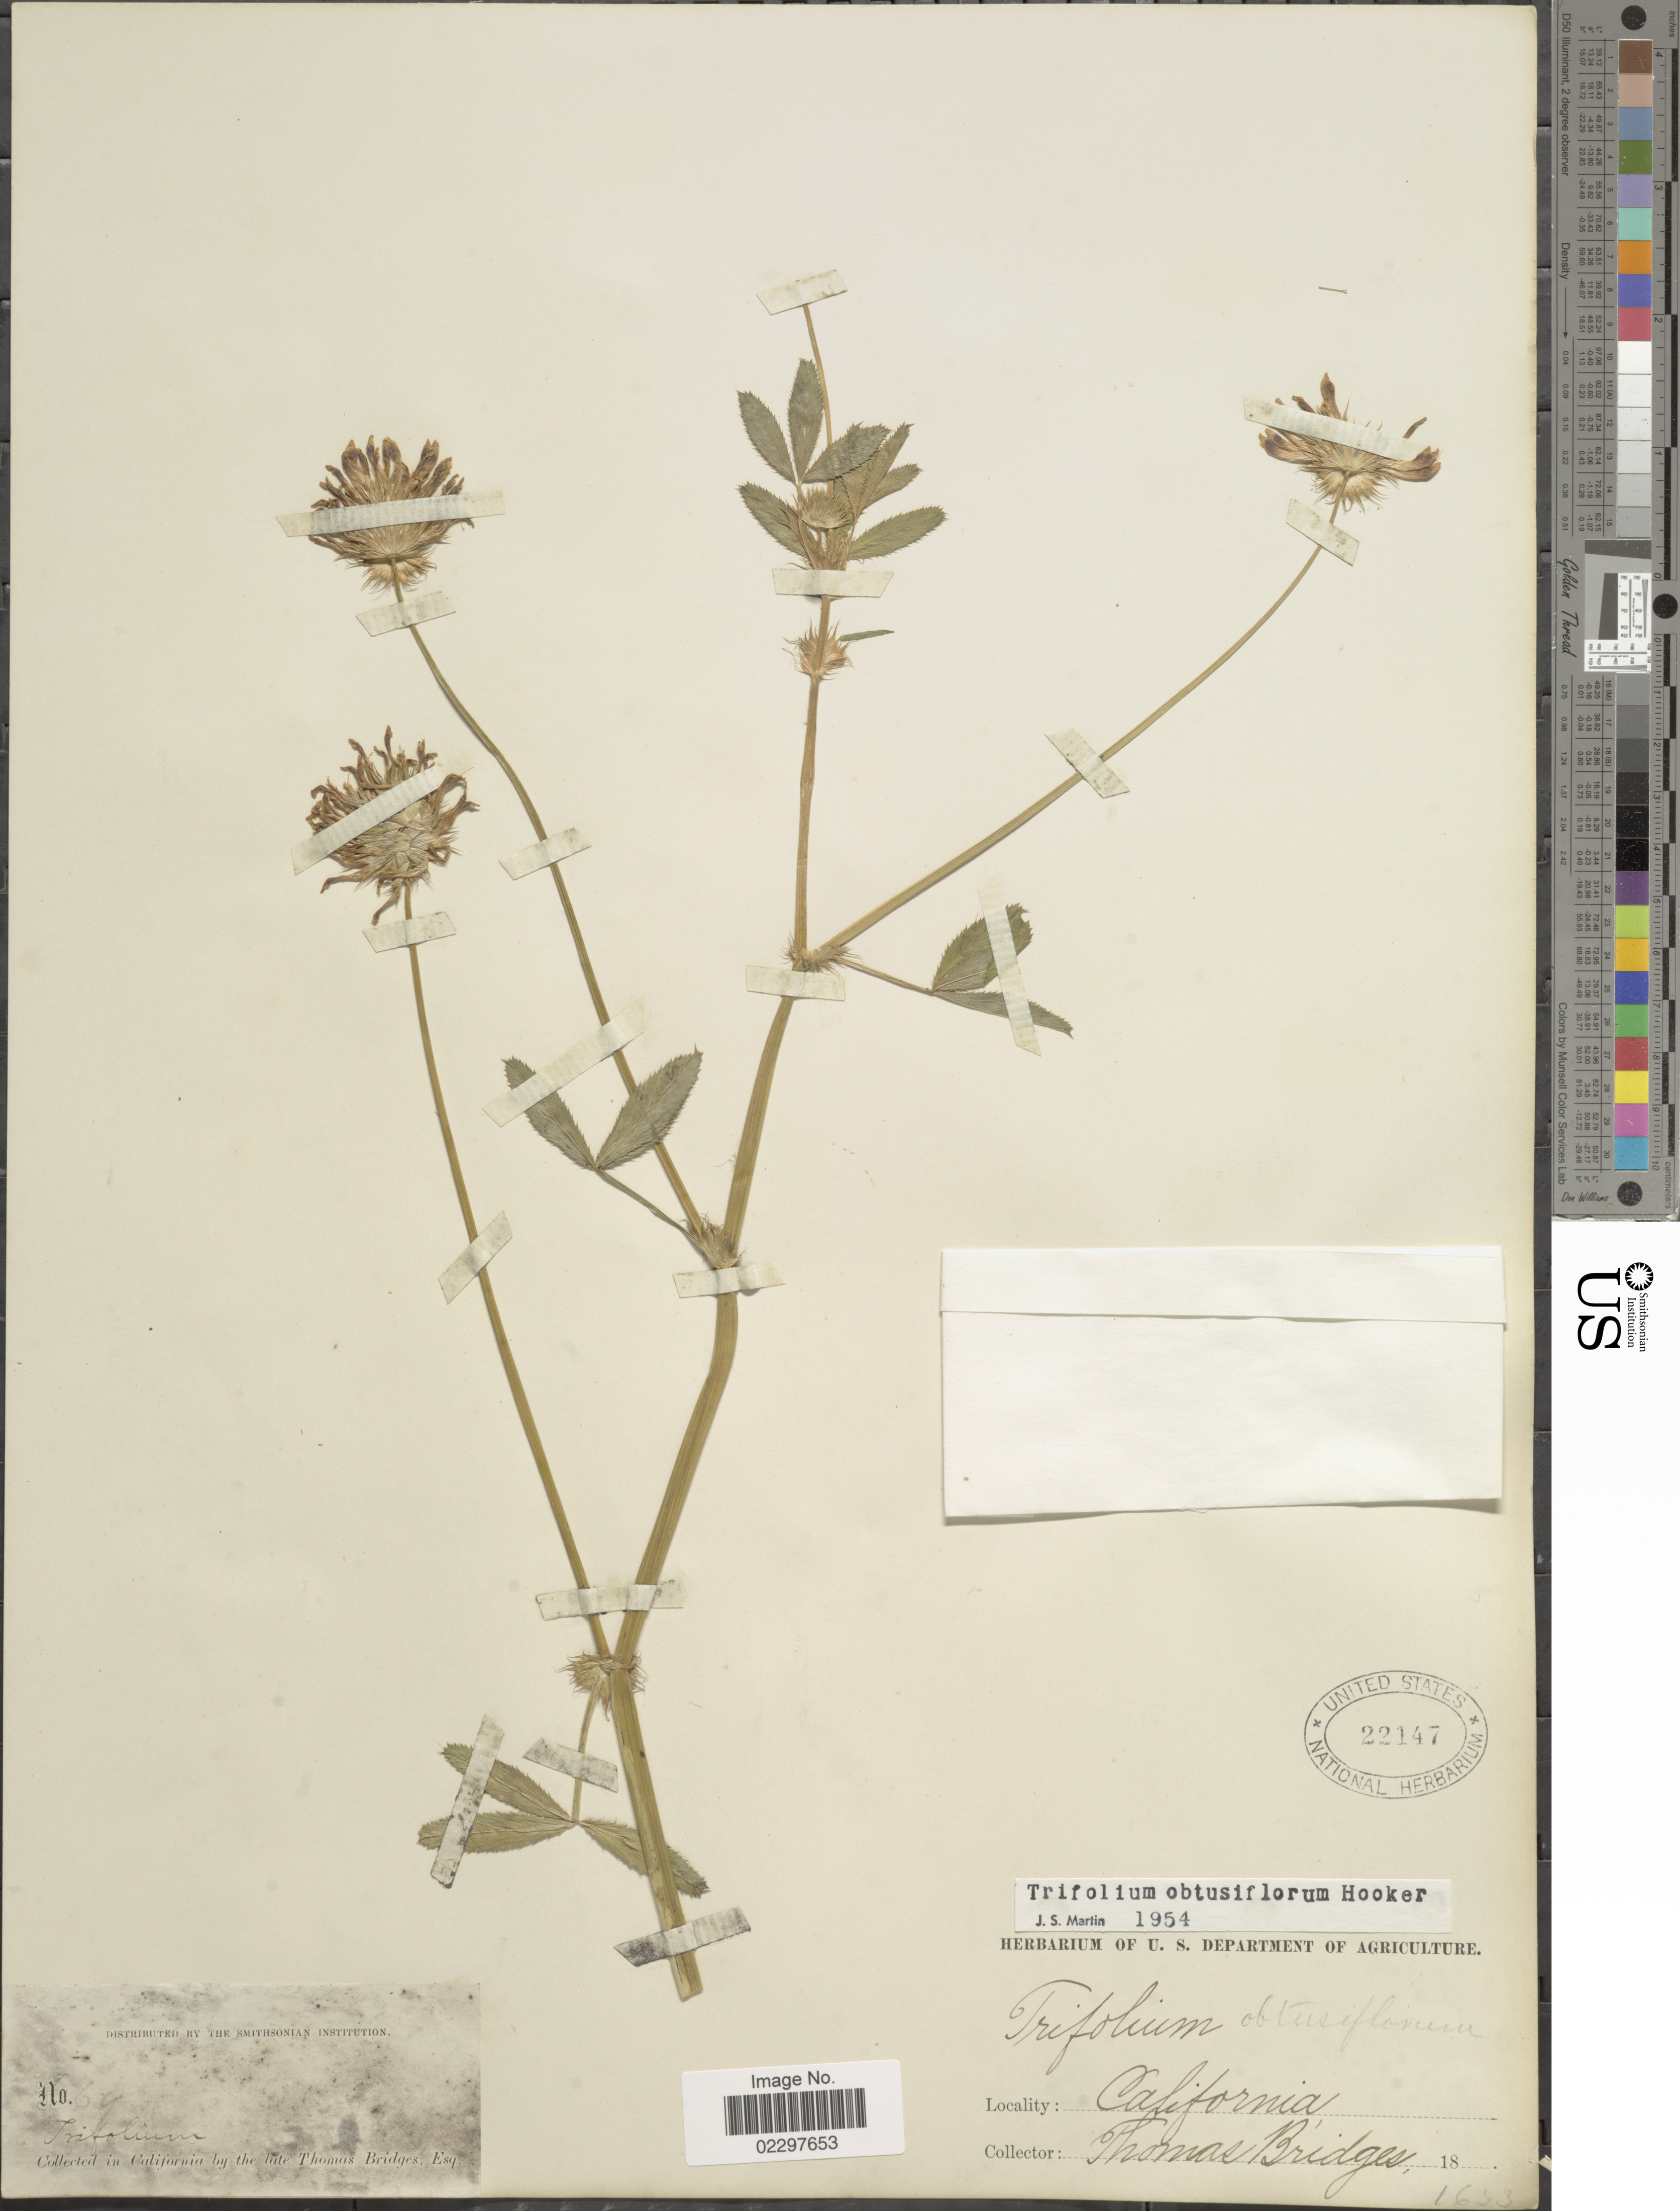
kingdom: Plantae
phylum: Tracheophyta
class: Magnoliopsida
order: Fabales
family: Fabaceae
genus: Trifolium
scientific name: Trifolium obtusiflorum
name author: Hook.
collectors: T. Bridges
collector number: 69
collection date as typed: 18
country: United States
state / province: California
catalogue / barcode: US 22147